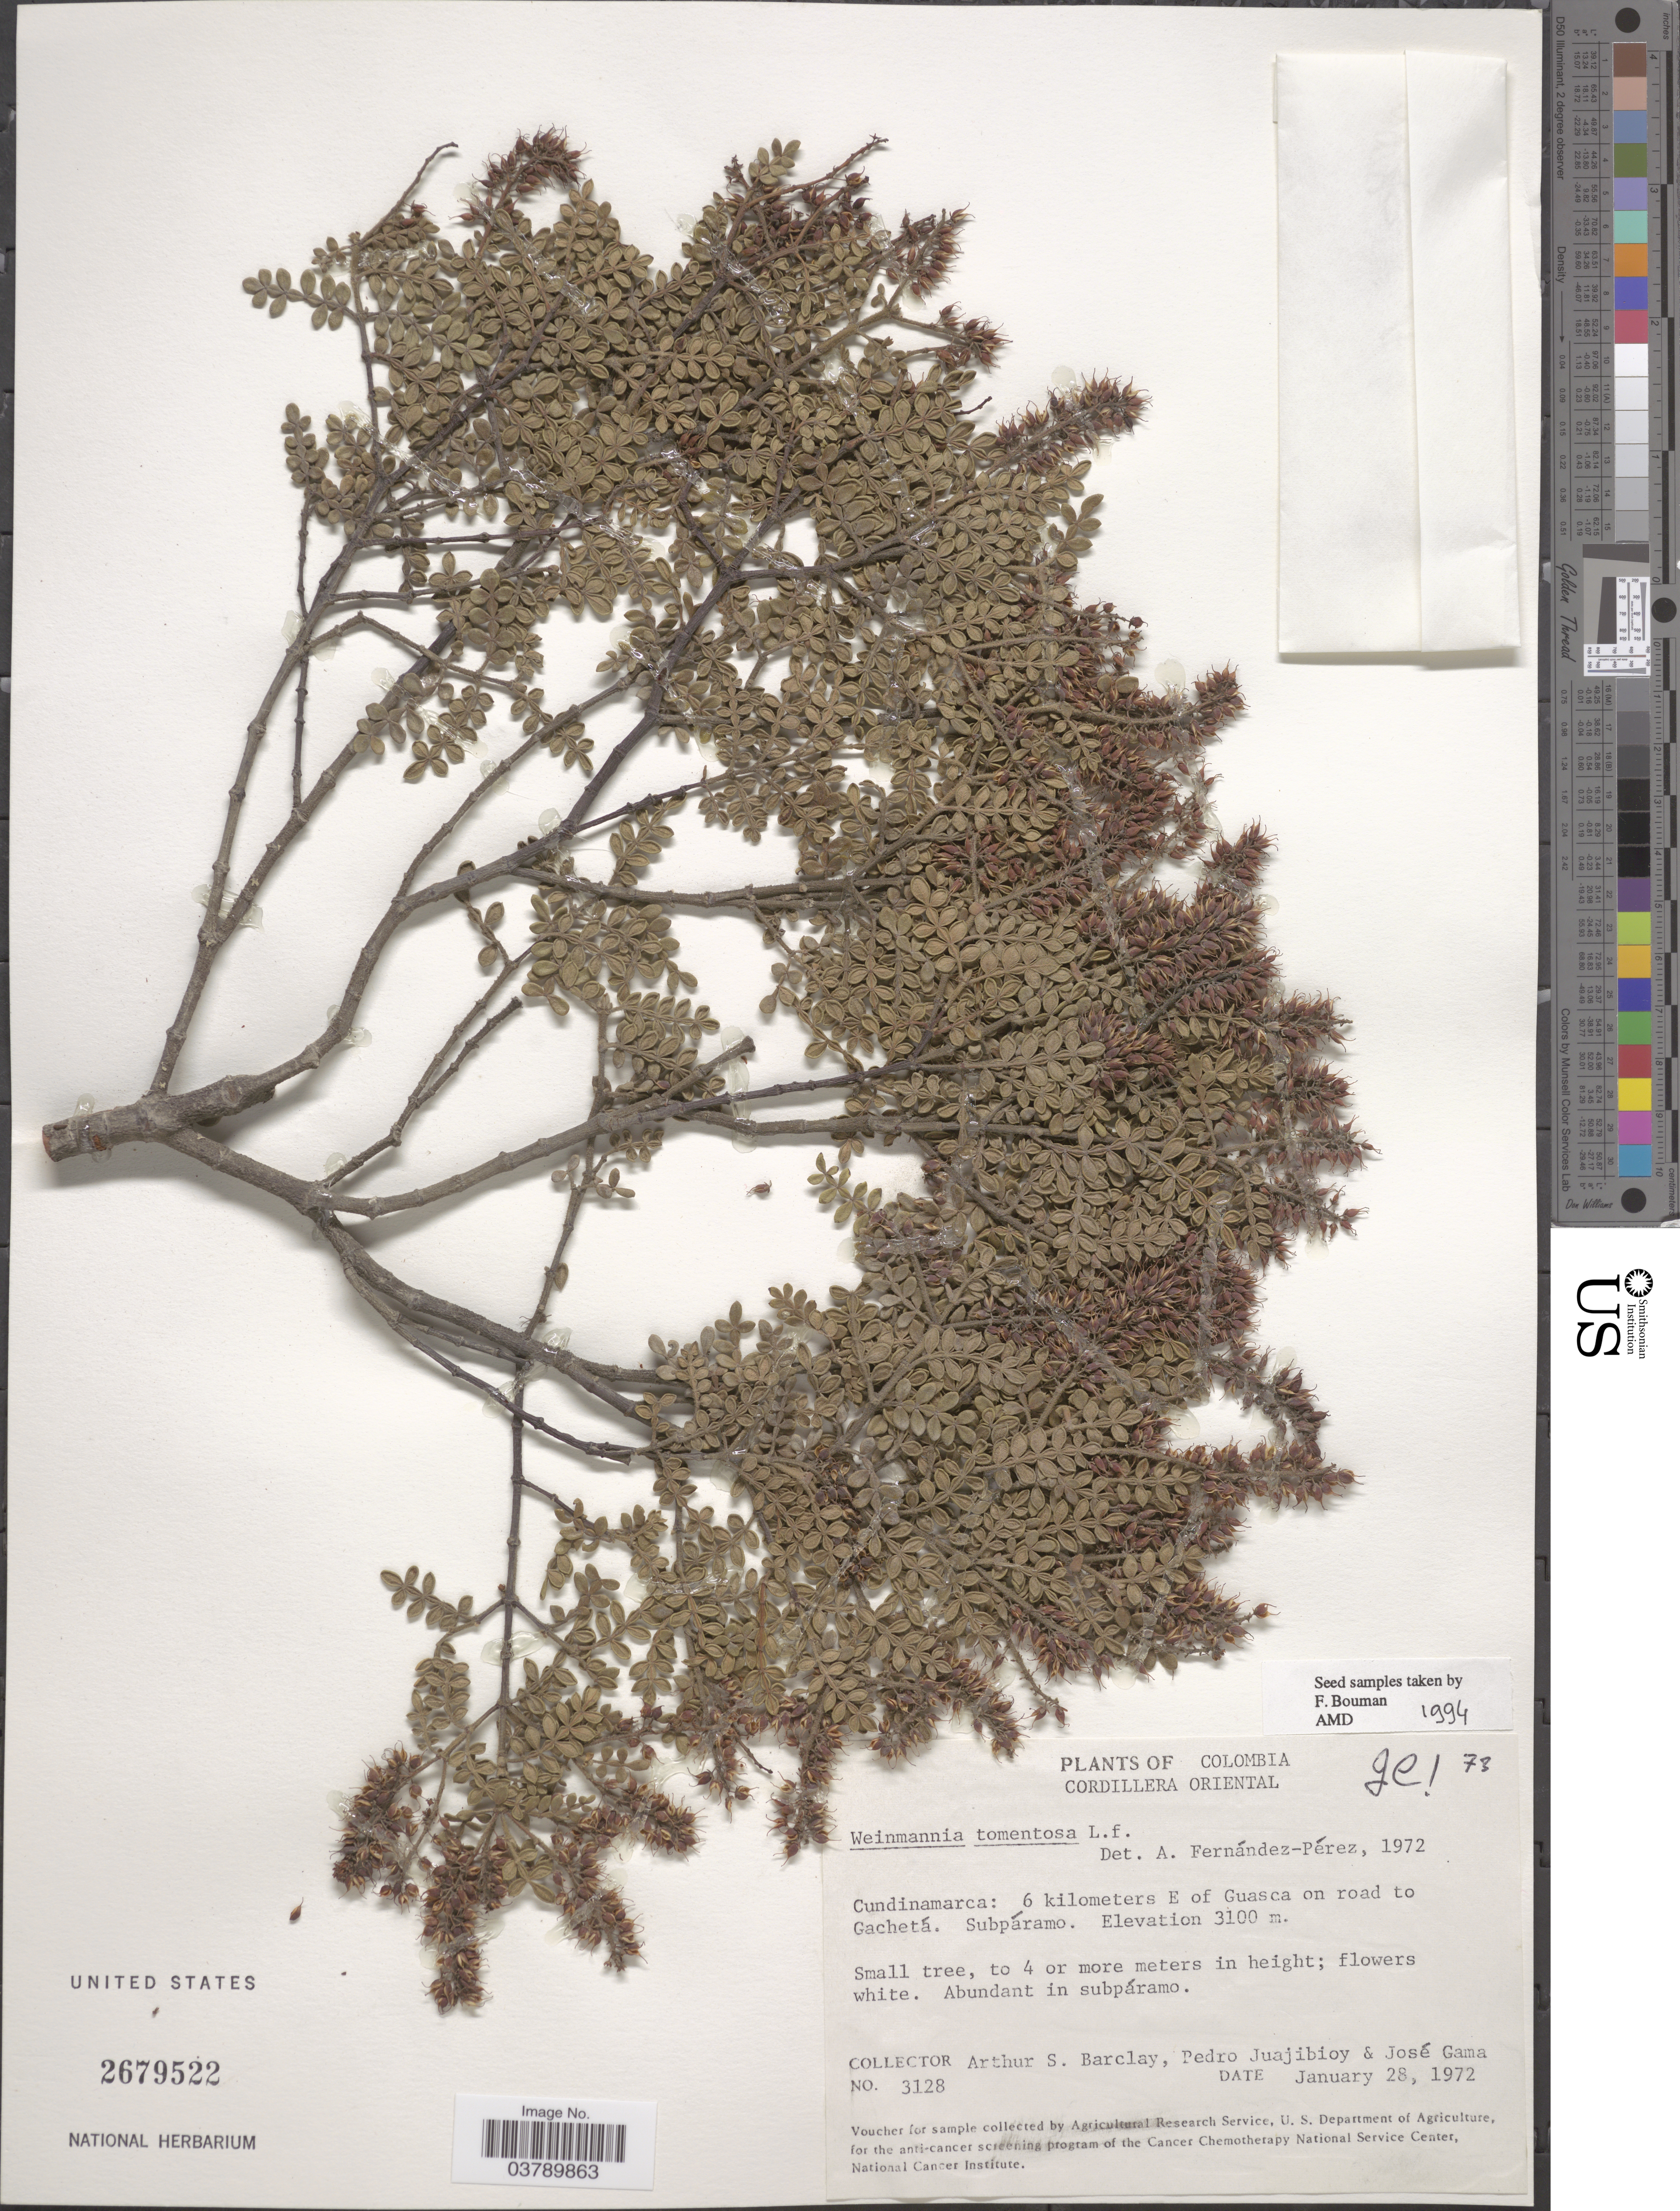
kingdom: Plantae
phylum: Tracheophyta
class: Magnoliopsida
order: Oxalidales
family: Cunoniaceae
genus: Weinmannia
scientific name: Weinmannia tomentosa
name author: L.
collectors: A. S. Barclay, P. Juajibioy & J. Gama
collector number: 3128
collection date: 1972-01-28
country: Colombia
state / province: Cundinamarca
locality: Cordillera Oriental. 6 kilometers E of Guasca on road to Gachetá.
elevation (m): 3100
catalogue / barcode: US 2679522